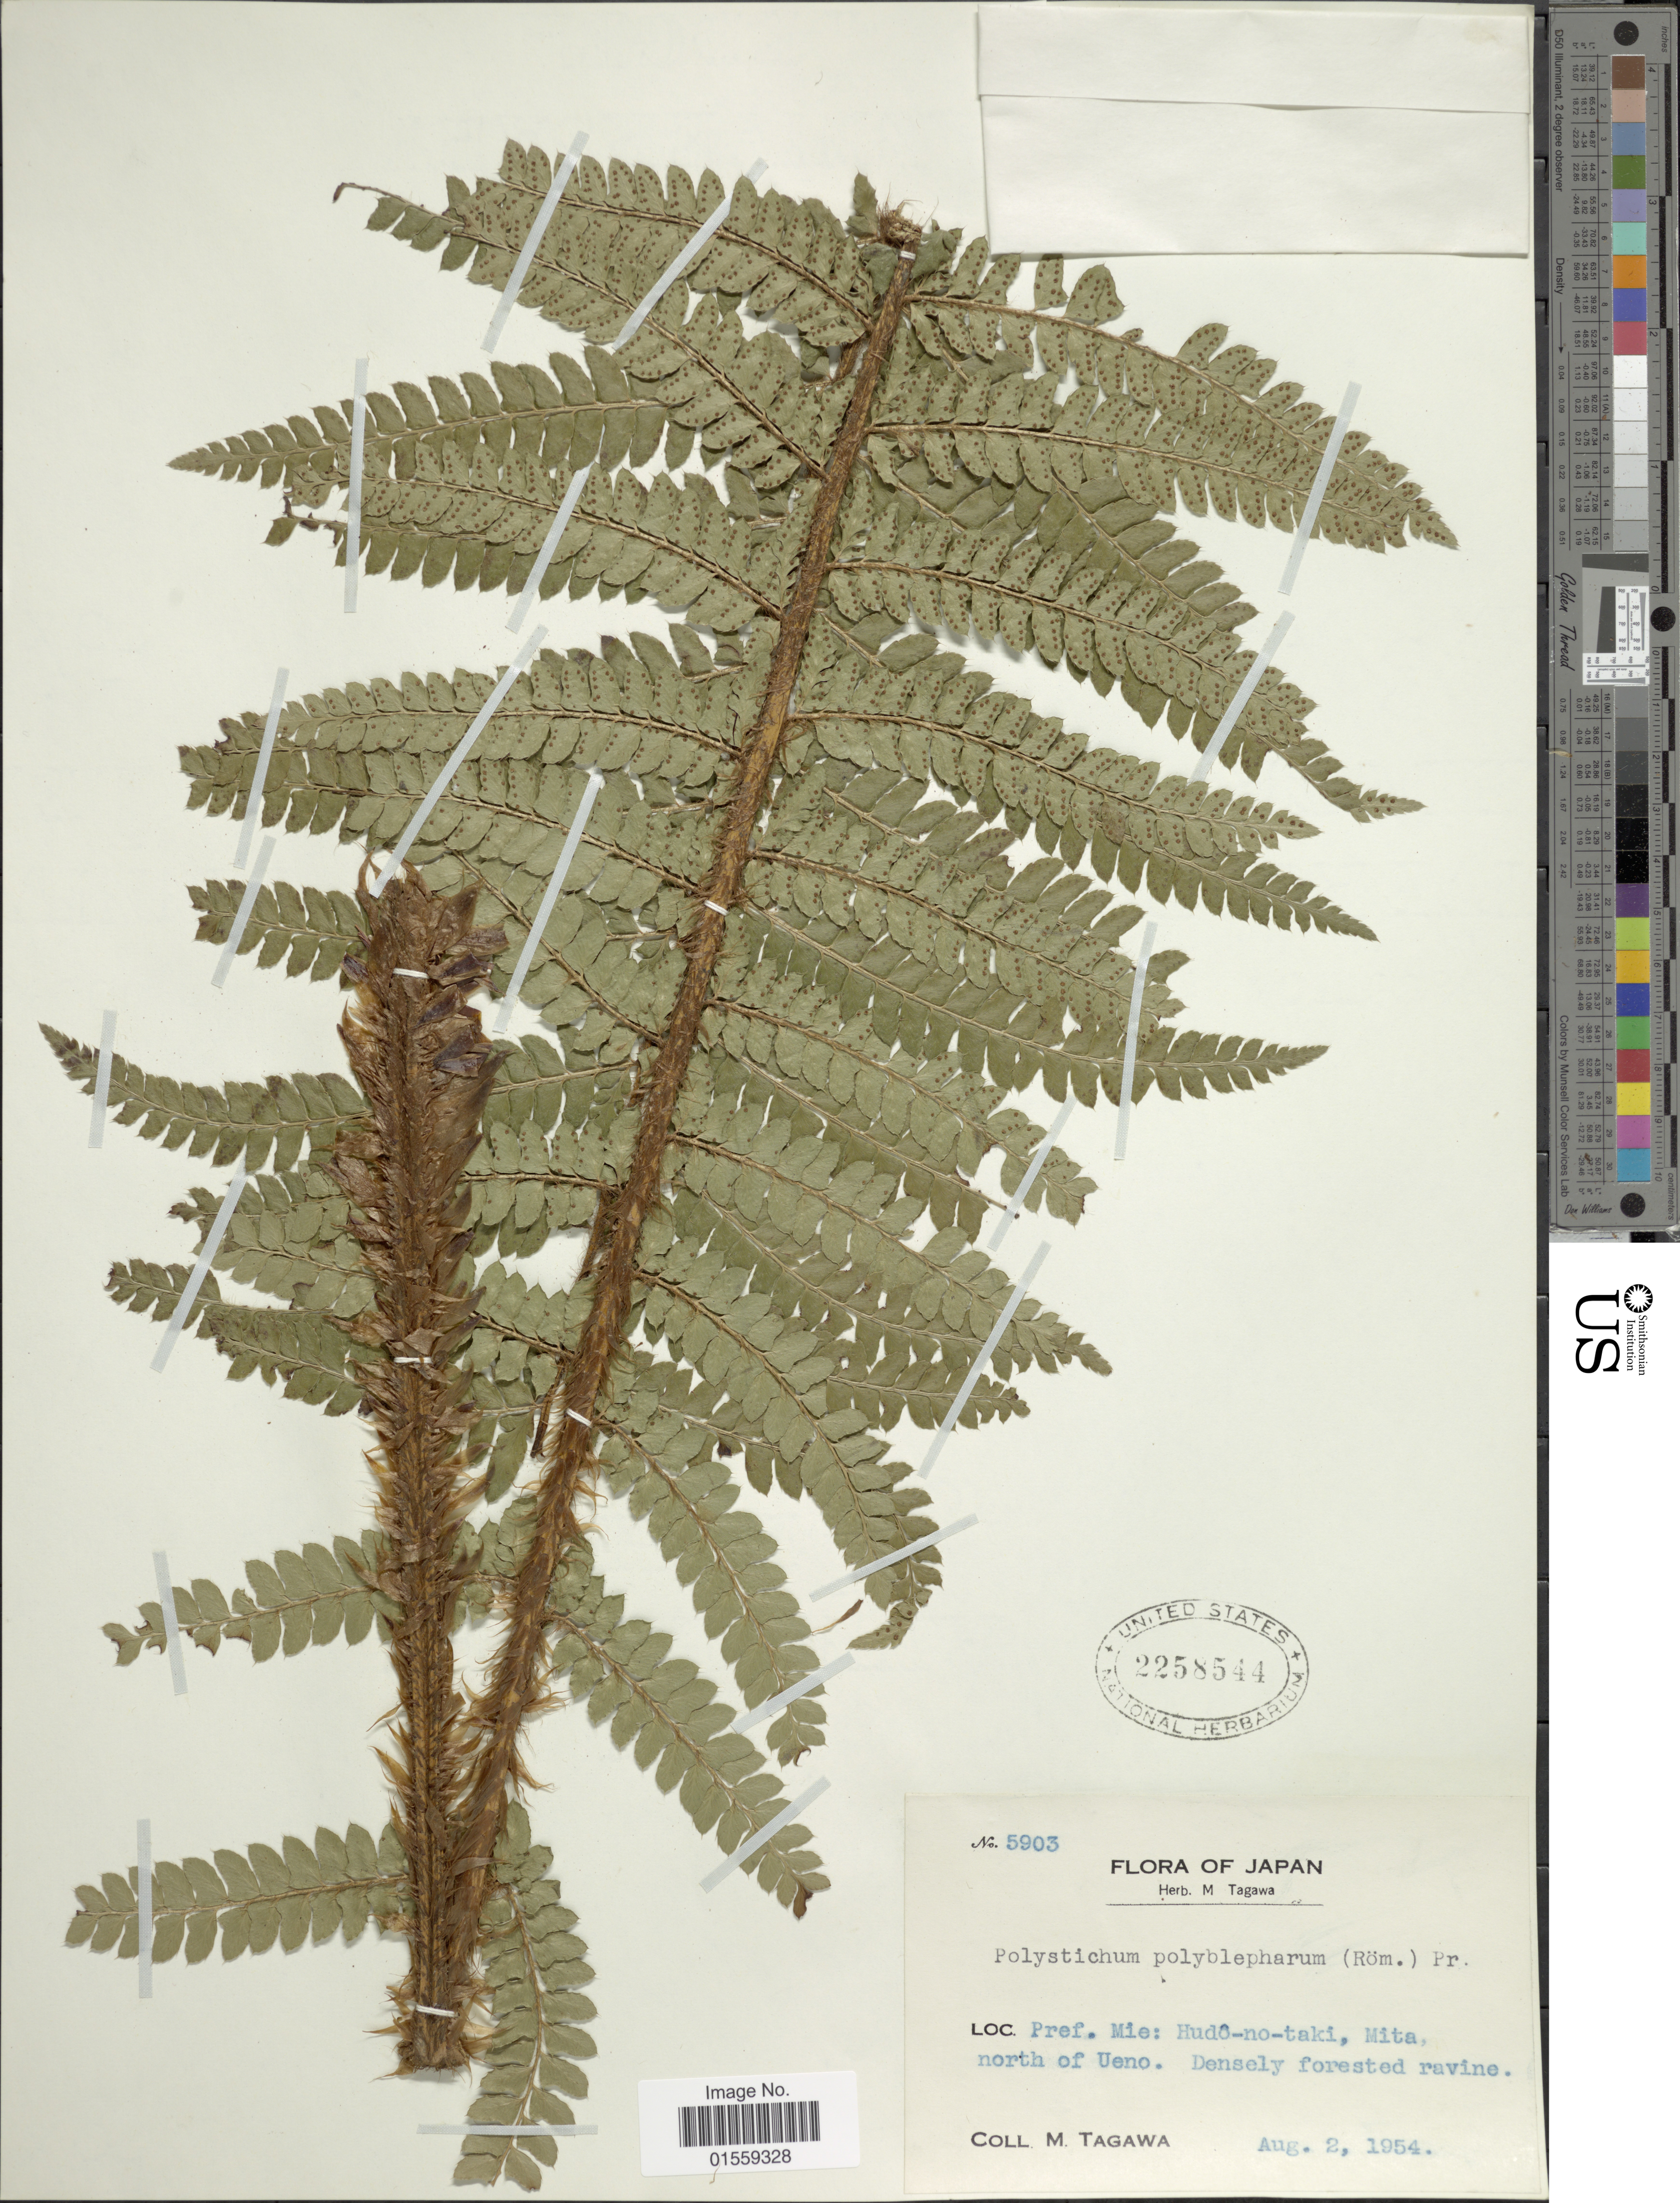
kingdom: Plantae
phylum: Tracheophyta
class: Polypodiopsida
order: Polypodiales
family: Dryopteridaceae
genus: Polystichum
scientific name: Polystichum polyblepharum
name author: (Roemer ex Kunze) C. Presl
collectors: M. Tagawa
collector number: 5903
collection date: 1954-08-02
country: Japan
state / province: Mie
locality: Pref. Mie: Hudo-no-taki, Mita, north of Ueno.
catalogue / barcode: US 2258544